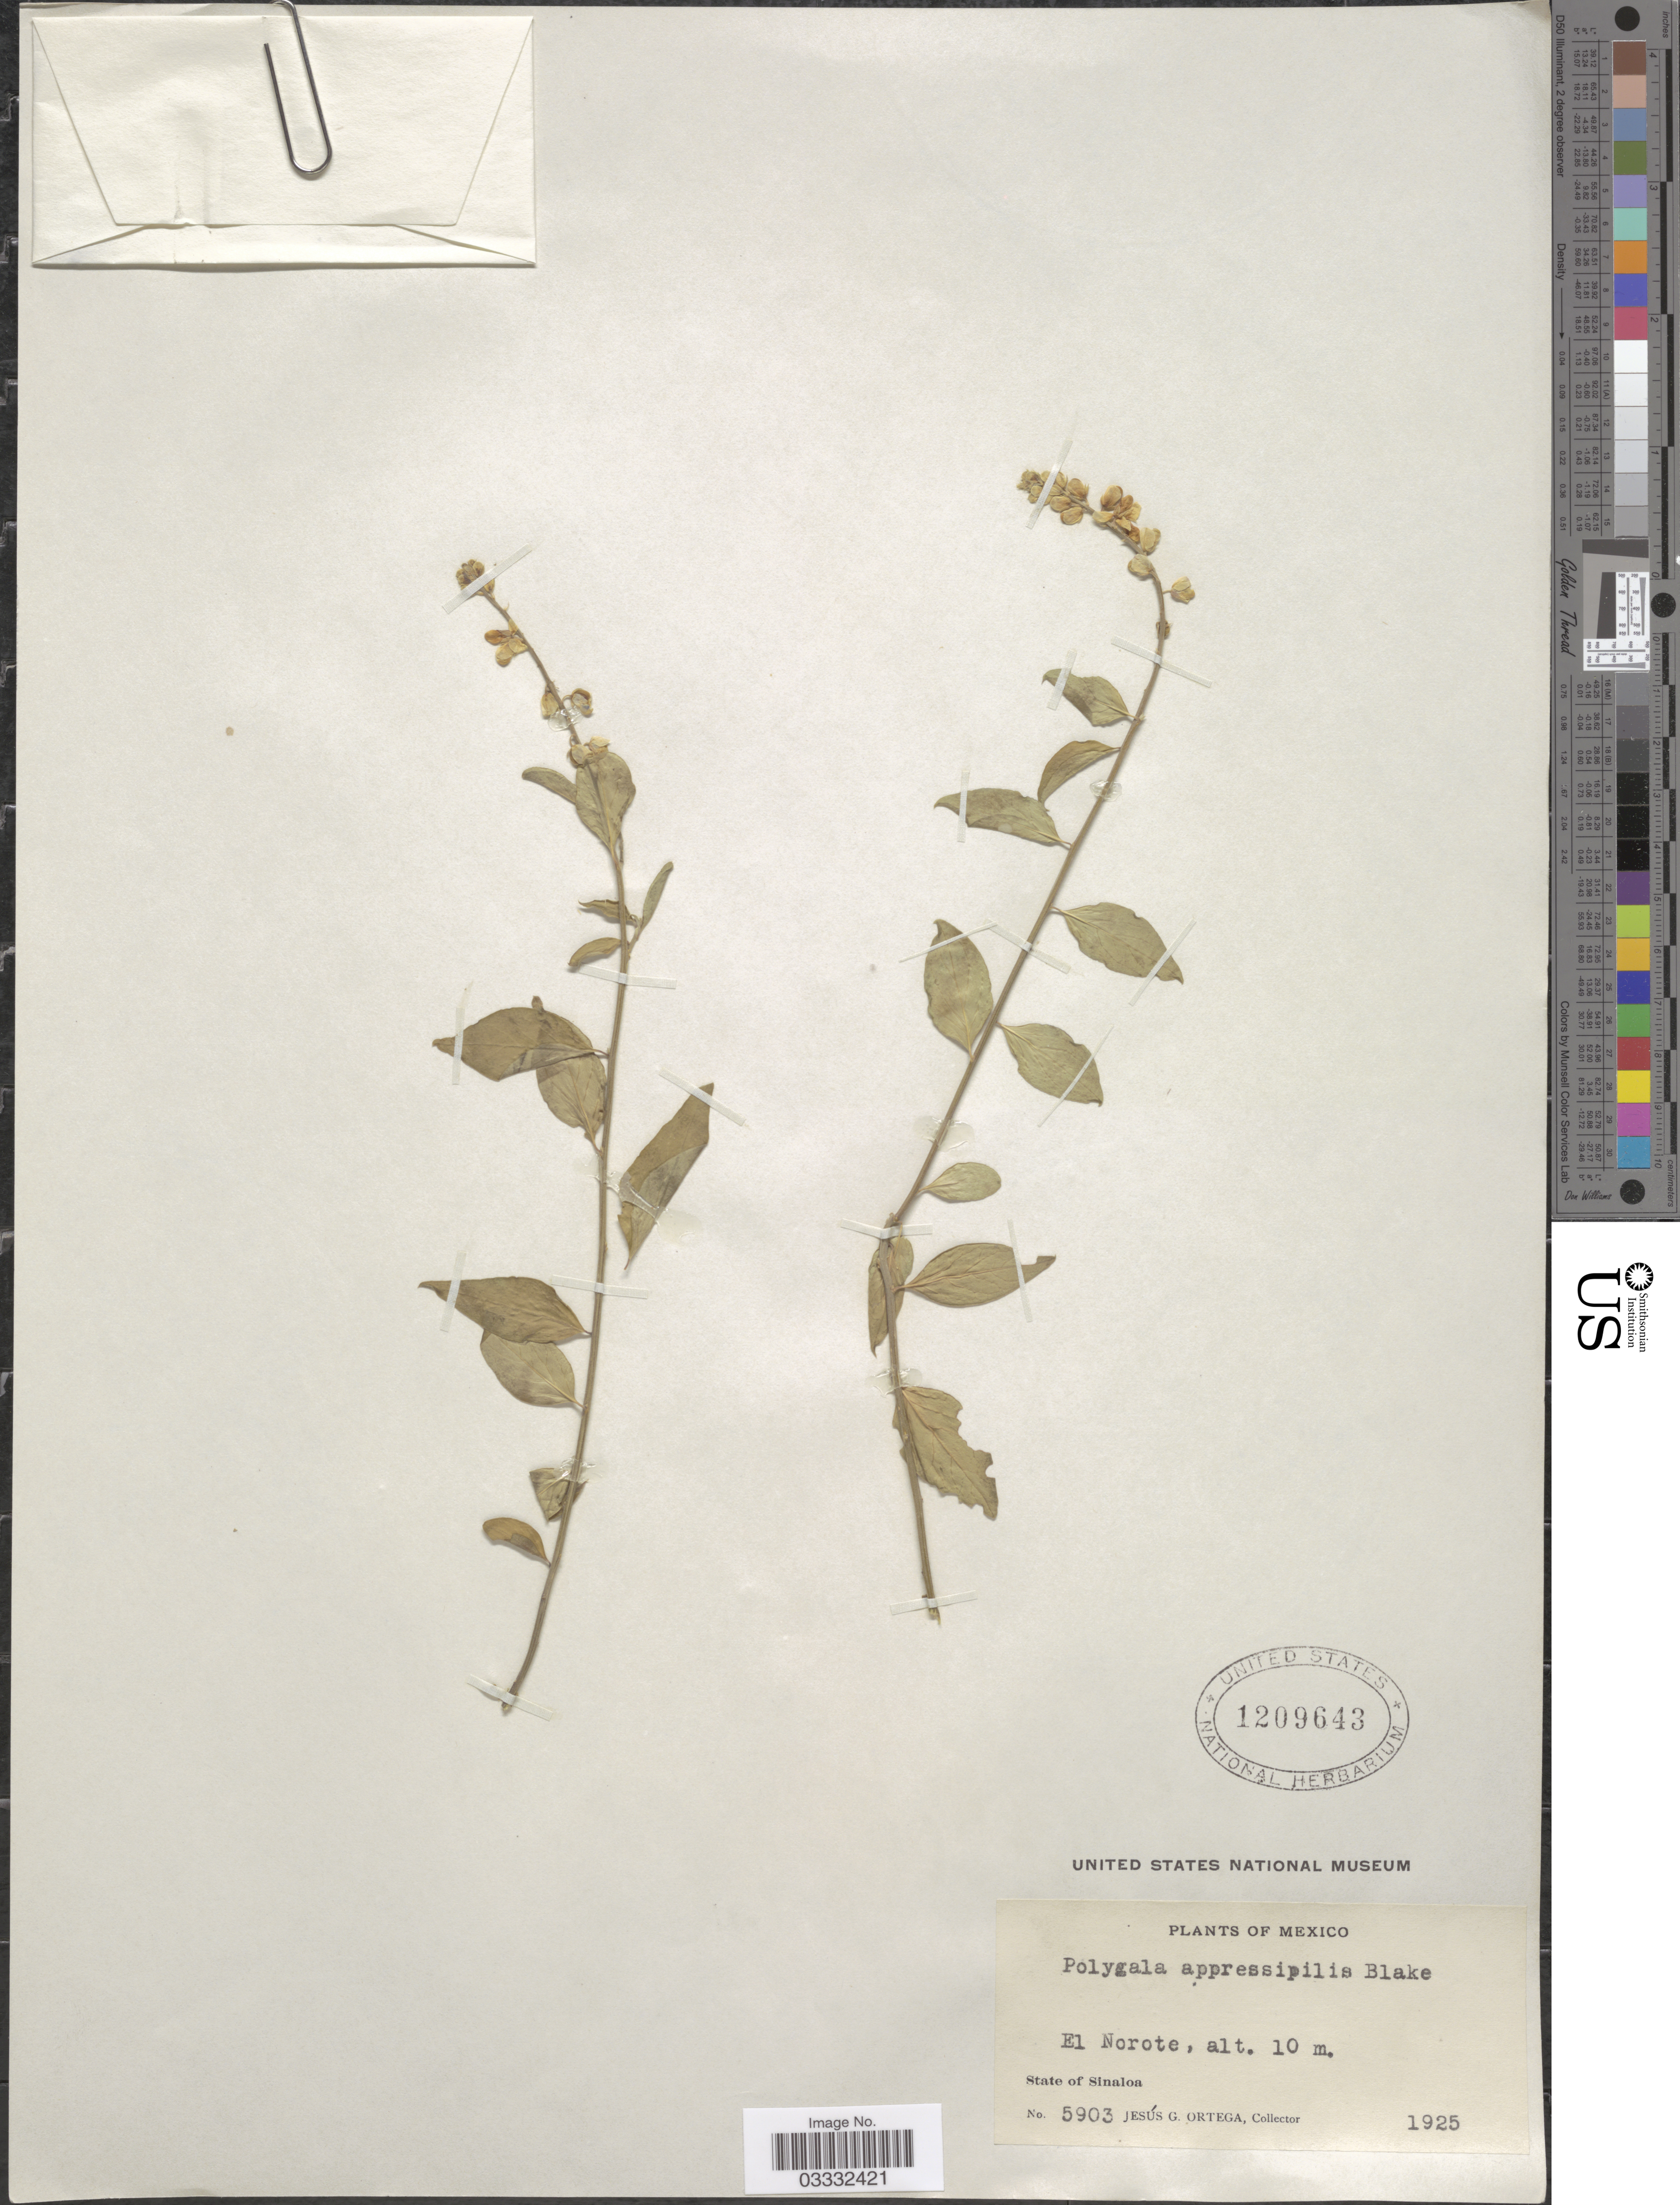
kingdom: Plantae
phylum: Tracheophyta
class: Magnoliopsida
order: Fabales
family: Polygalaceae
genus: Polygala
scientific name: Polygala appressipilis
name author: S.F. Blake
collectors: J. Ortega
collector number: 5903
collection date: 1925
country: Mexico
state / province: Sinaloa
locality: El Norote.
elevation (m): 10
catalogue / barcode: US 1209643